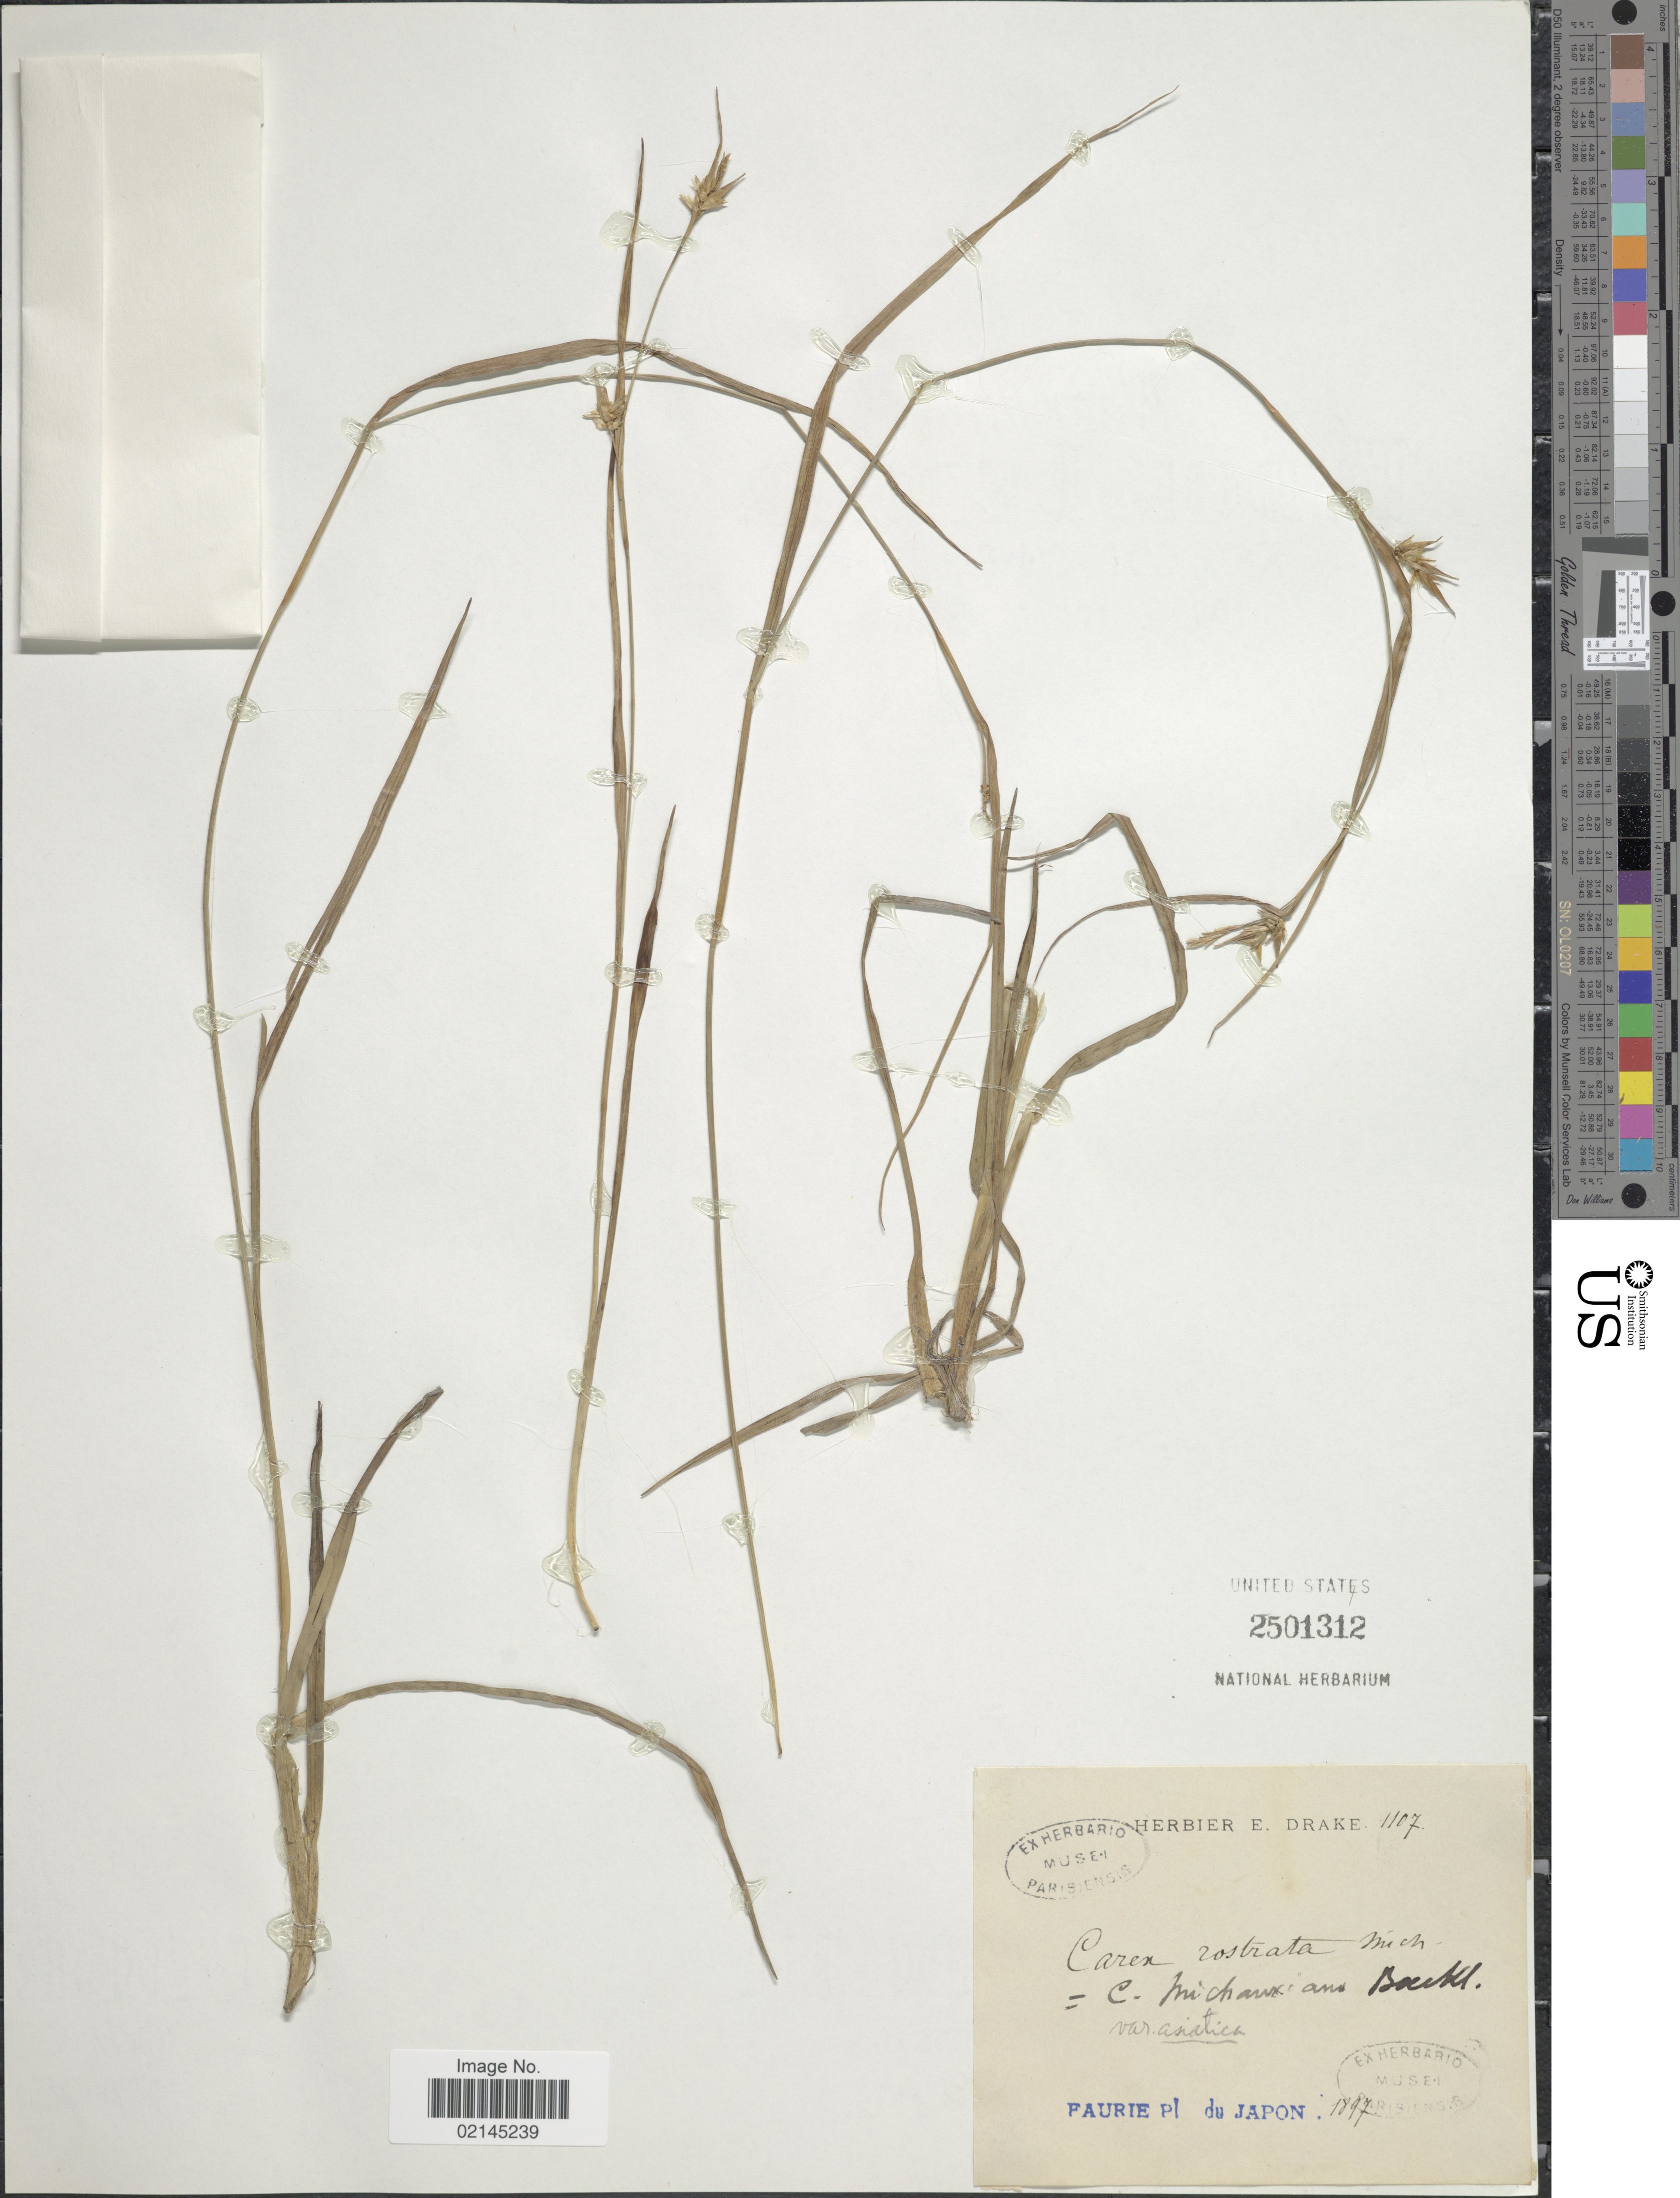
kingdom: Plantae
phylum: Tracheophyta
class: Liliopsida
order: Poales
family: Cyperaceae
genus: Carex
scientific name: Carex michauxiana subsp. asiatica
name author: Hultén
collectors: -. Faurie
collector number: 1107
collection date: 1897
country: Japan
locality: Japon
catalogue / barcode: US 2501312